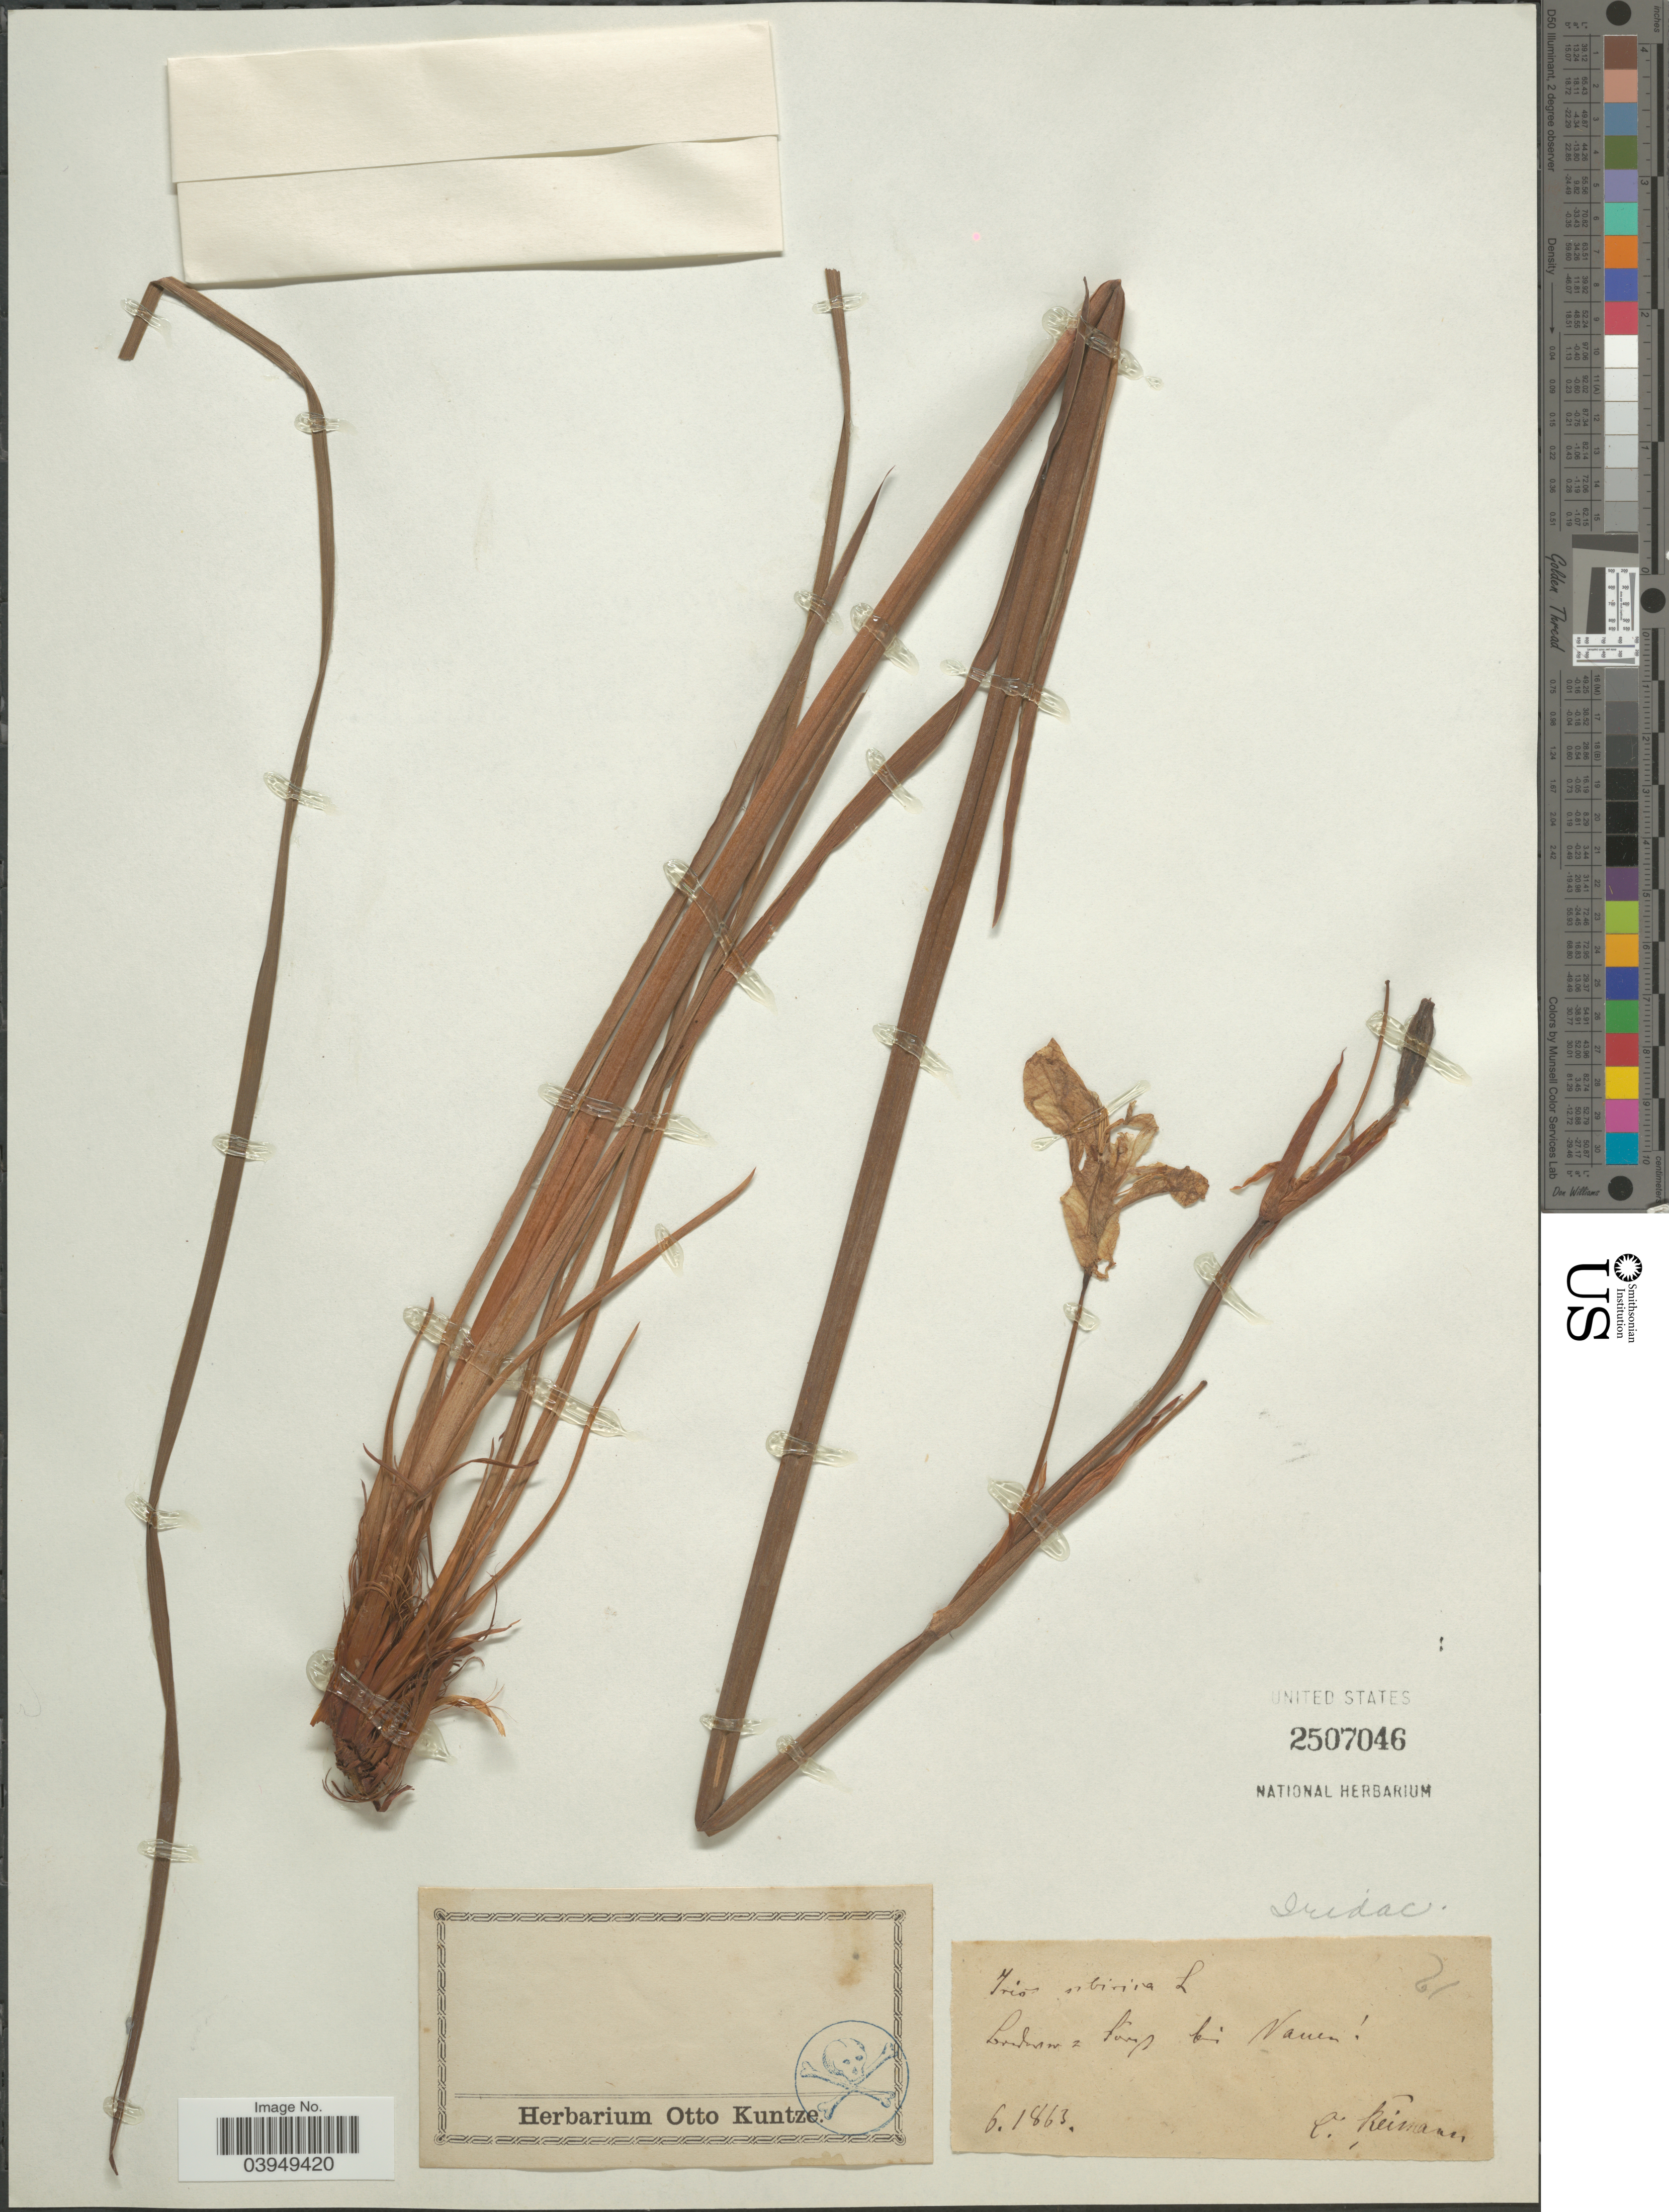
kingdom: Plantae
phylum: Tracheophyta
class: Liliopsida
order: Asparagales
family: Iridaceae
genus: Iris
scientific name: Iris sibirica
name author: L.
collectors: C. Reimann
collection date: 1863-06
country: Germany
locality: Bei Nauen.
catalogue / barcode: US 2507046